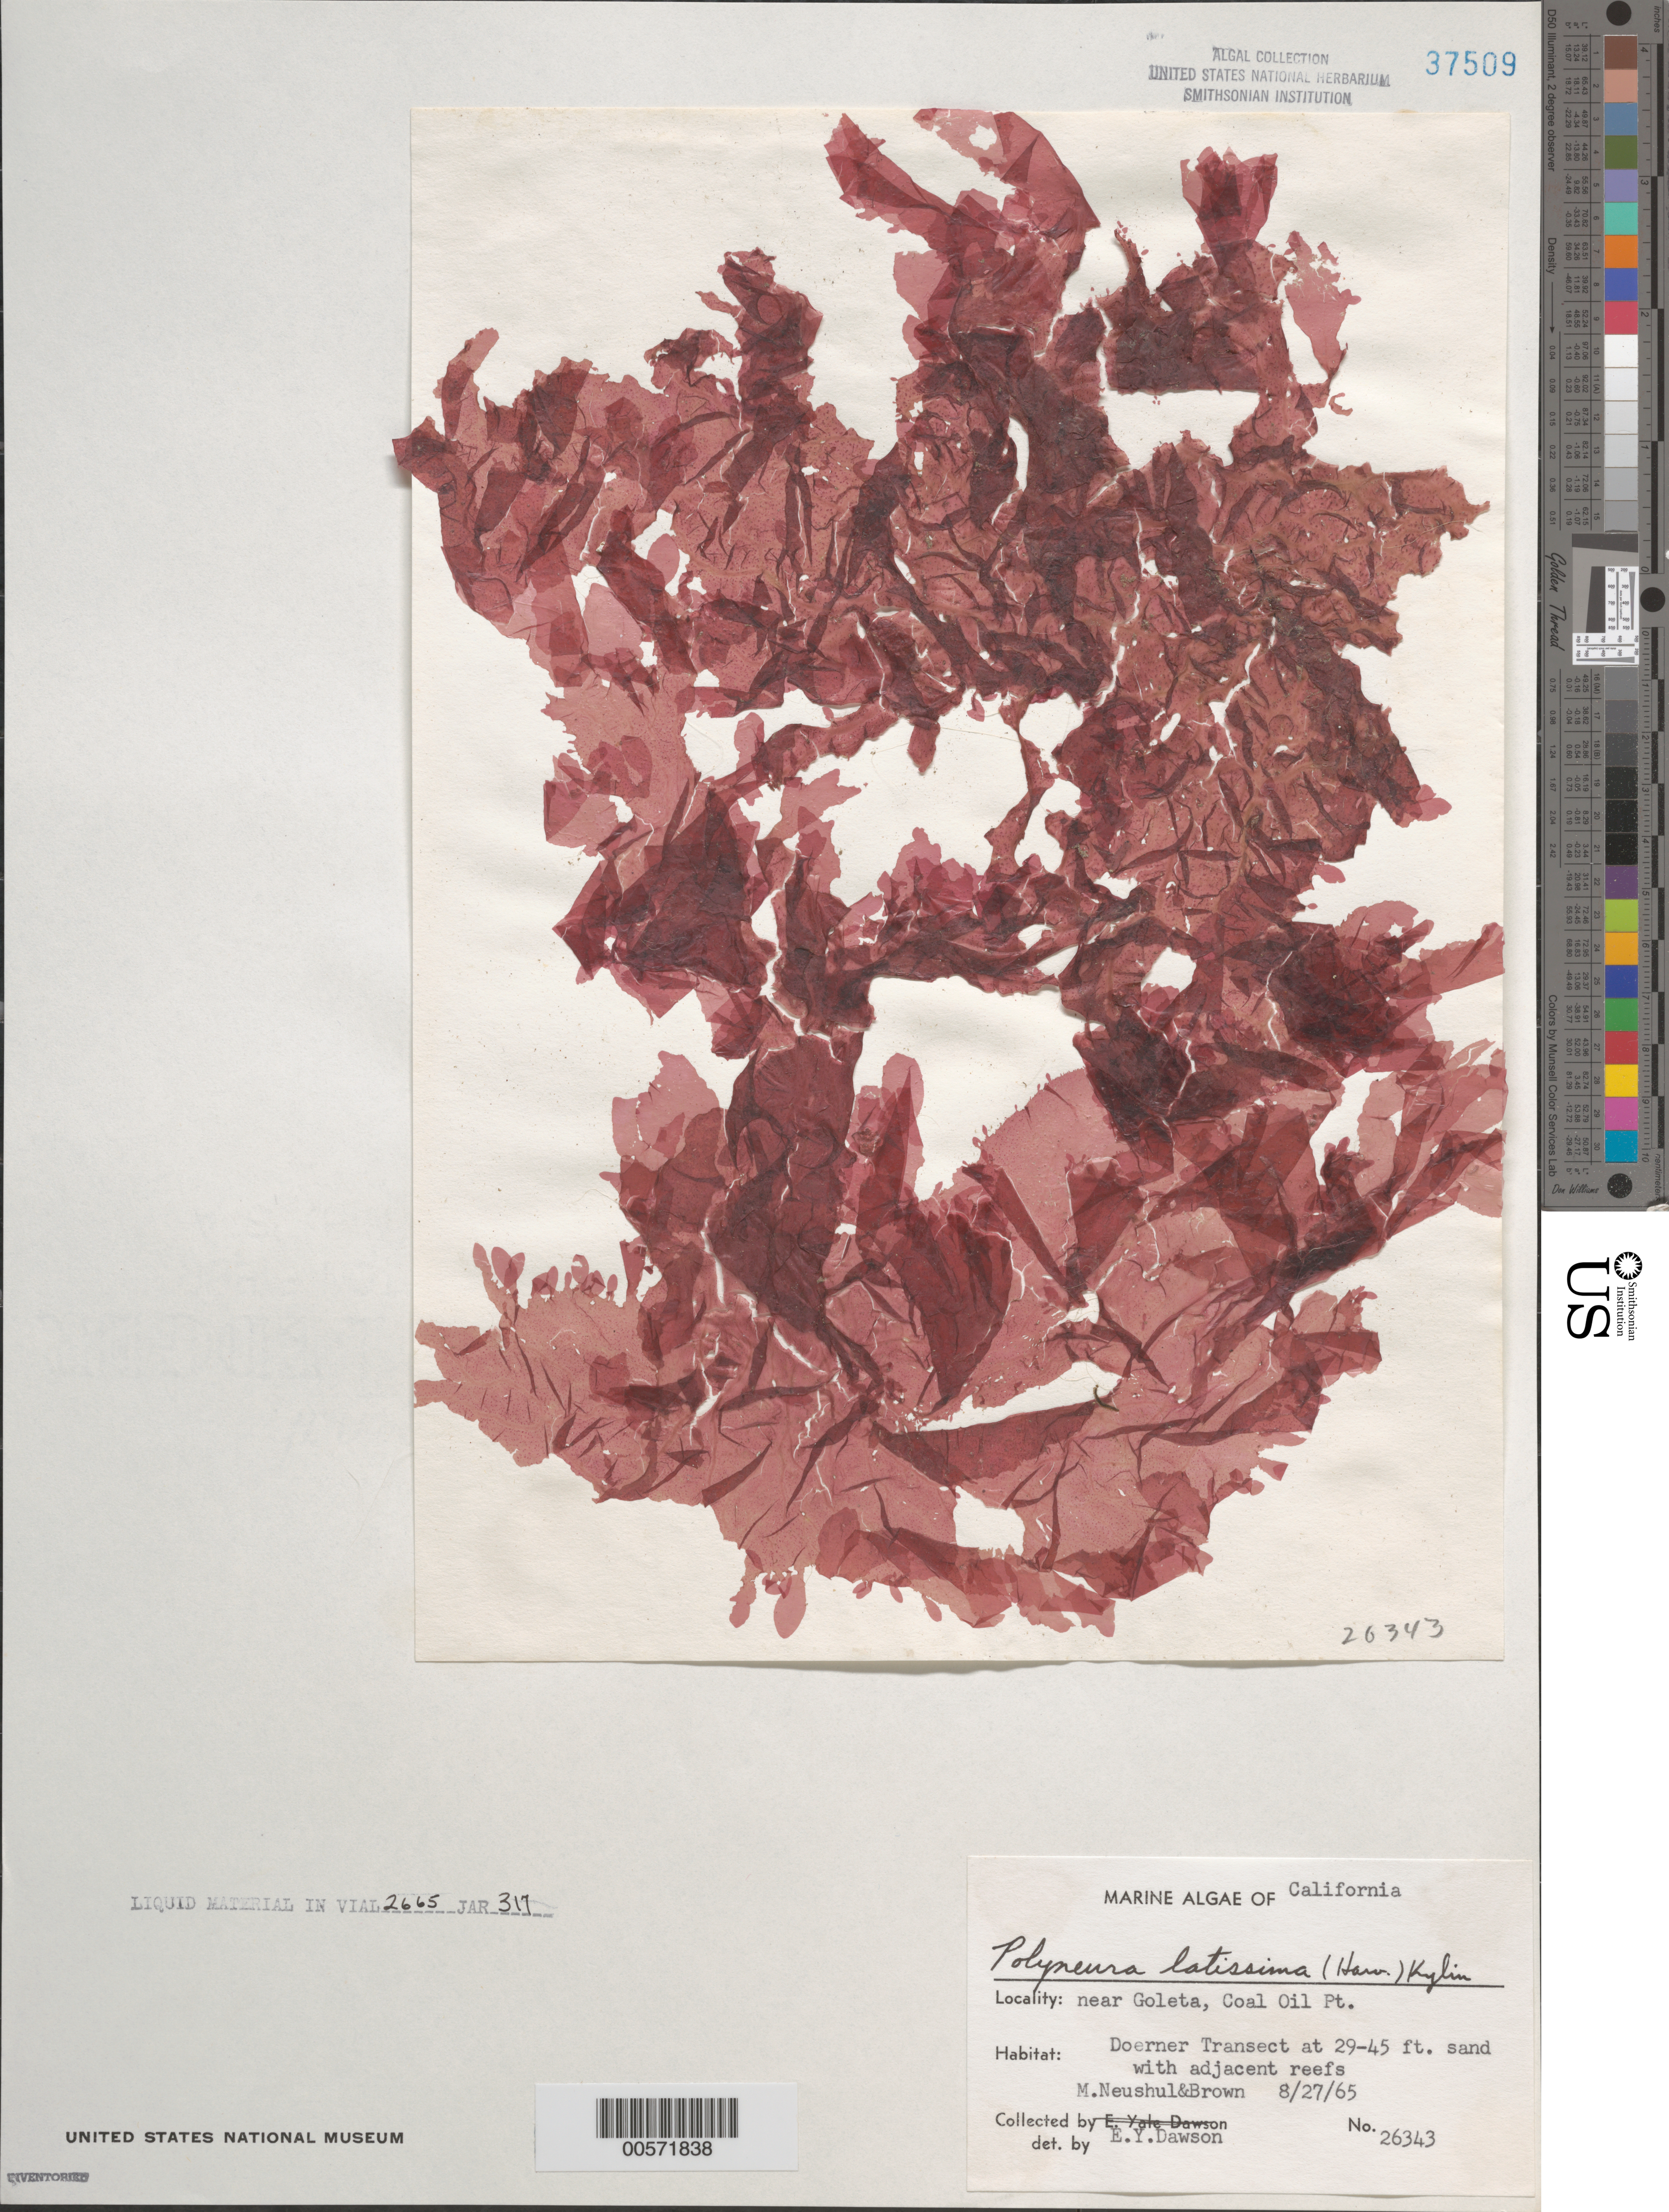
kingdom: Plantae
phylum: Rhodophyta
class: Florideophyceae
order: Ceramiales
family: Delesseriaceae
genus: Polyneura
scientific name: Polyneura latissima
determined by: Dawson, E. Y.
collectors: M. Neushul & D. Brown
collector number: EYD 26343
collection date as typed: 27 Aug 1965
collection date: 1965-08-27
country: United States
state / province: California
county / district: Santa Barbara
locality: Coal Oil Point, near Goleta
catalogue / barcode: US 37509